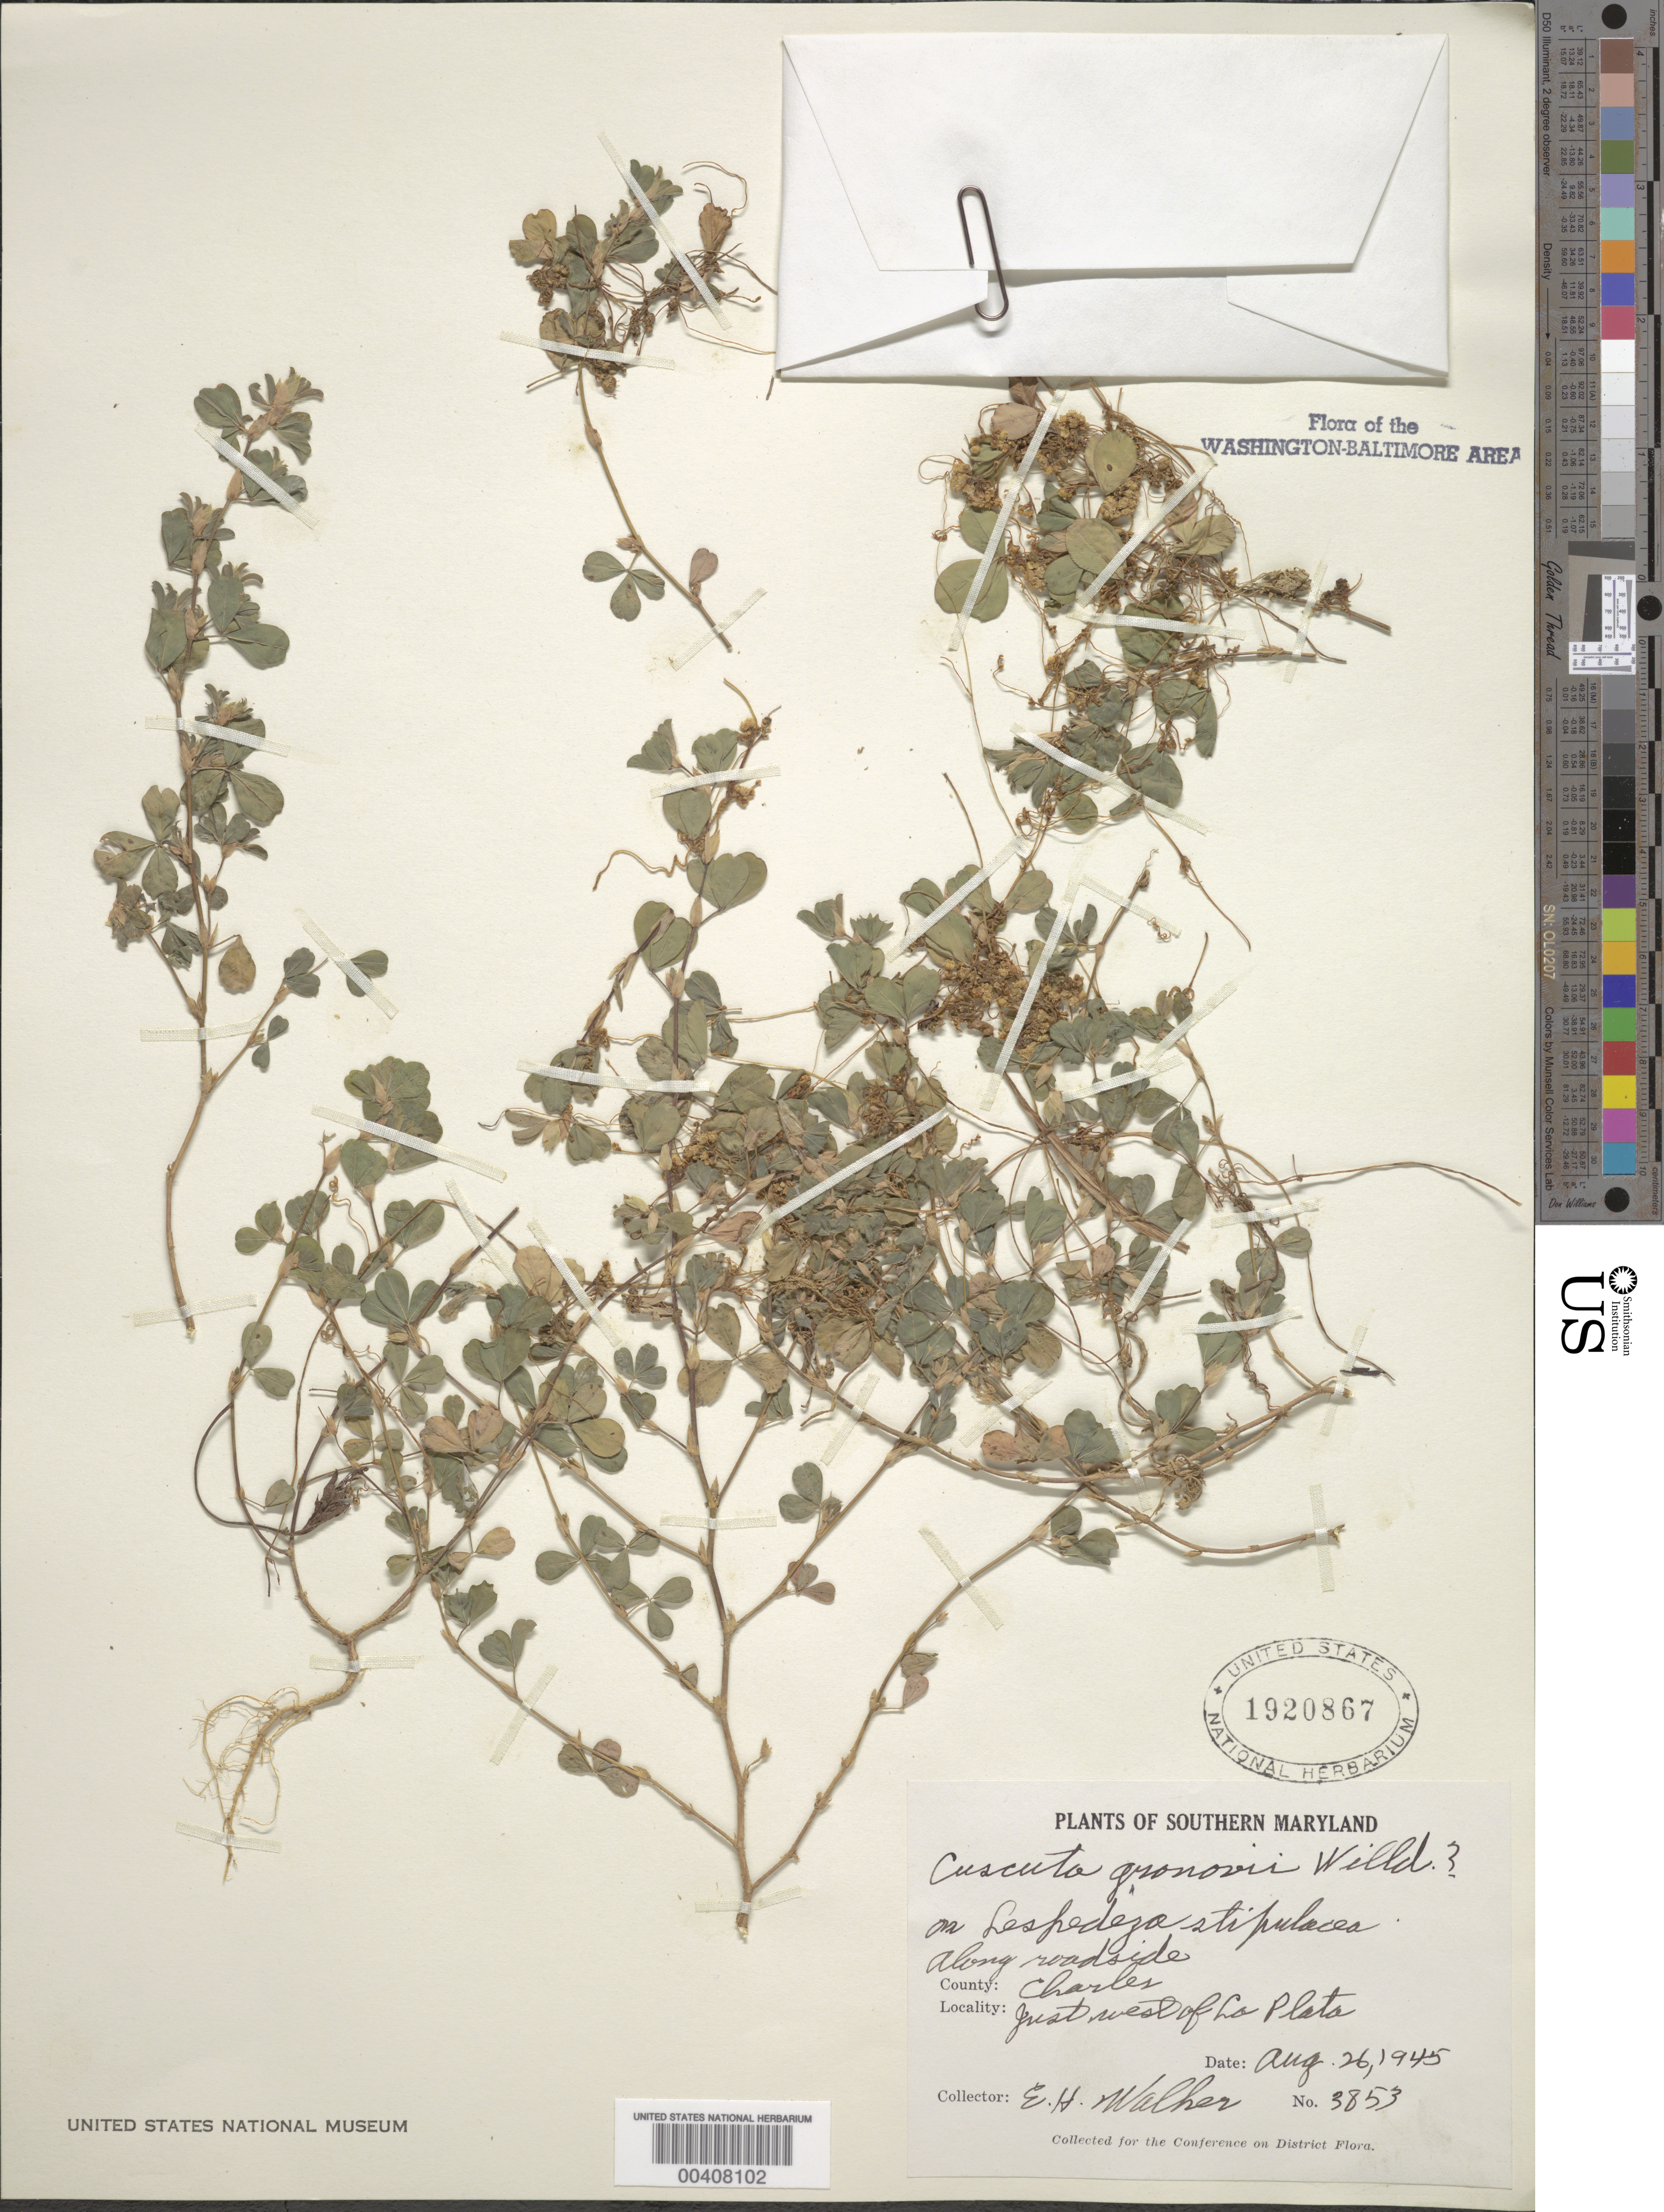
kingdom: Plantae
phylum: Tracheophyta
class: Magnoliopsida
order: Solanales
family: Convolvulaceae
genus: Cuscuta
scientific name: Cuscuta gronovii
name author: Willd. ex Schult.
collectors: E. H. Walker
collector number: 3853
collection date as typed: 26 Aug 1945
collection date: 1945-08-26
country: United States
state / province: Maryland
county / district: Charles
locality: W of La Plata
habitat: On Lespedeza stipulacea, roadside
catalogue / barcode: US 1920867